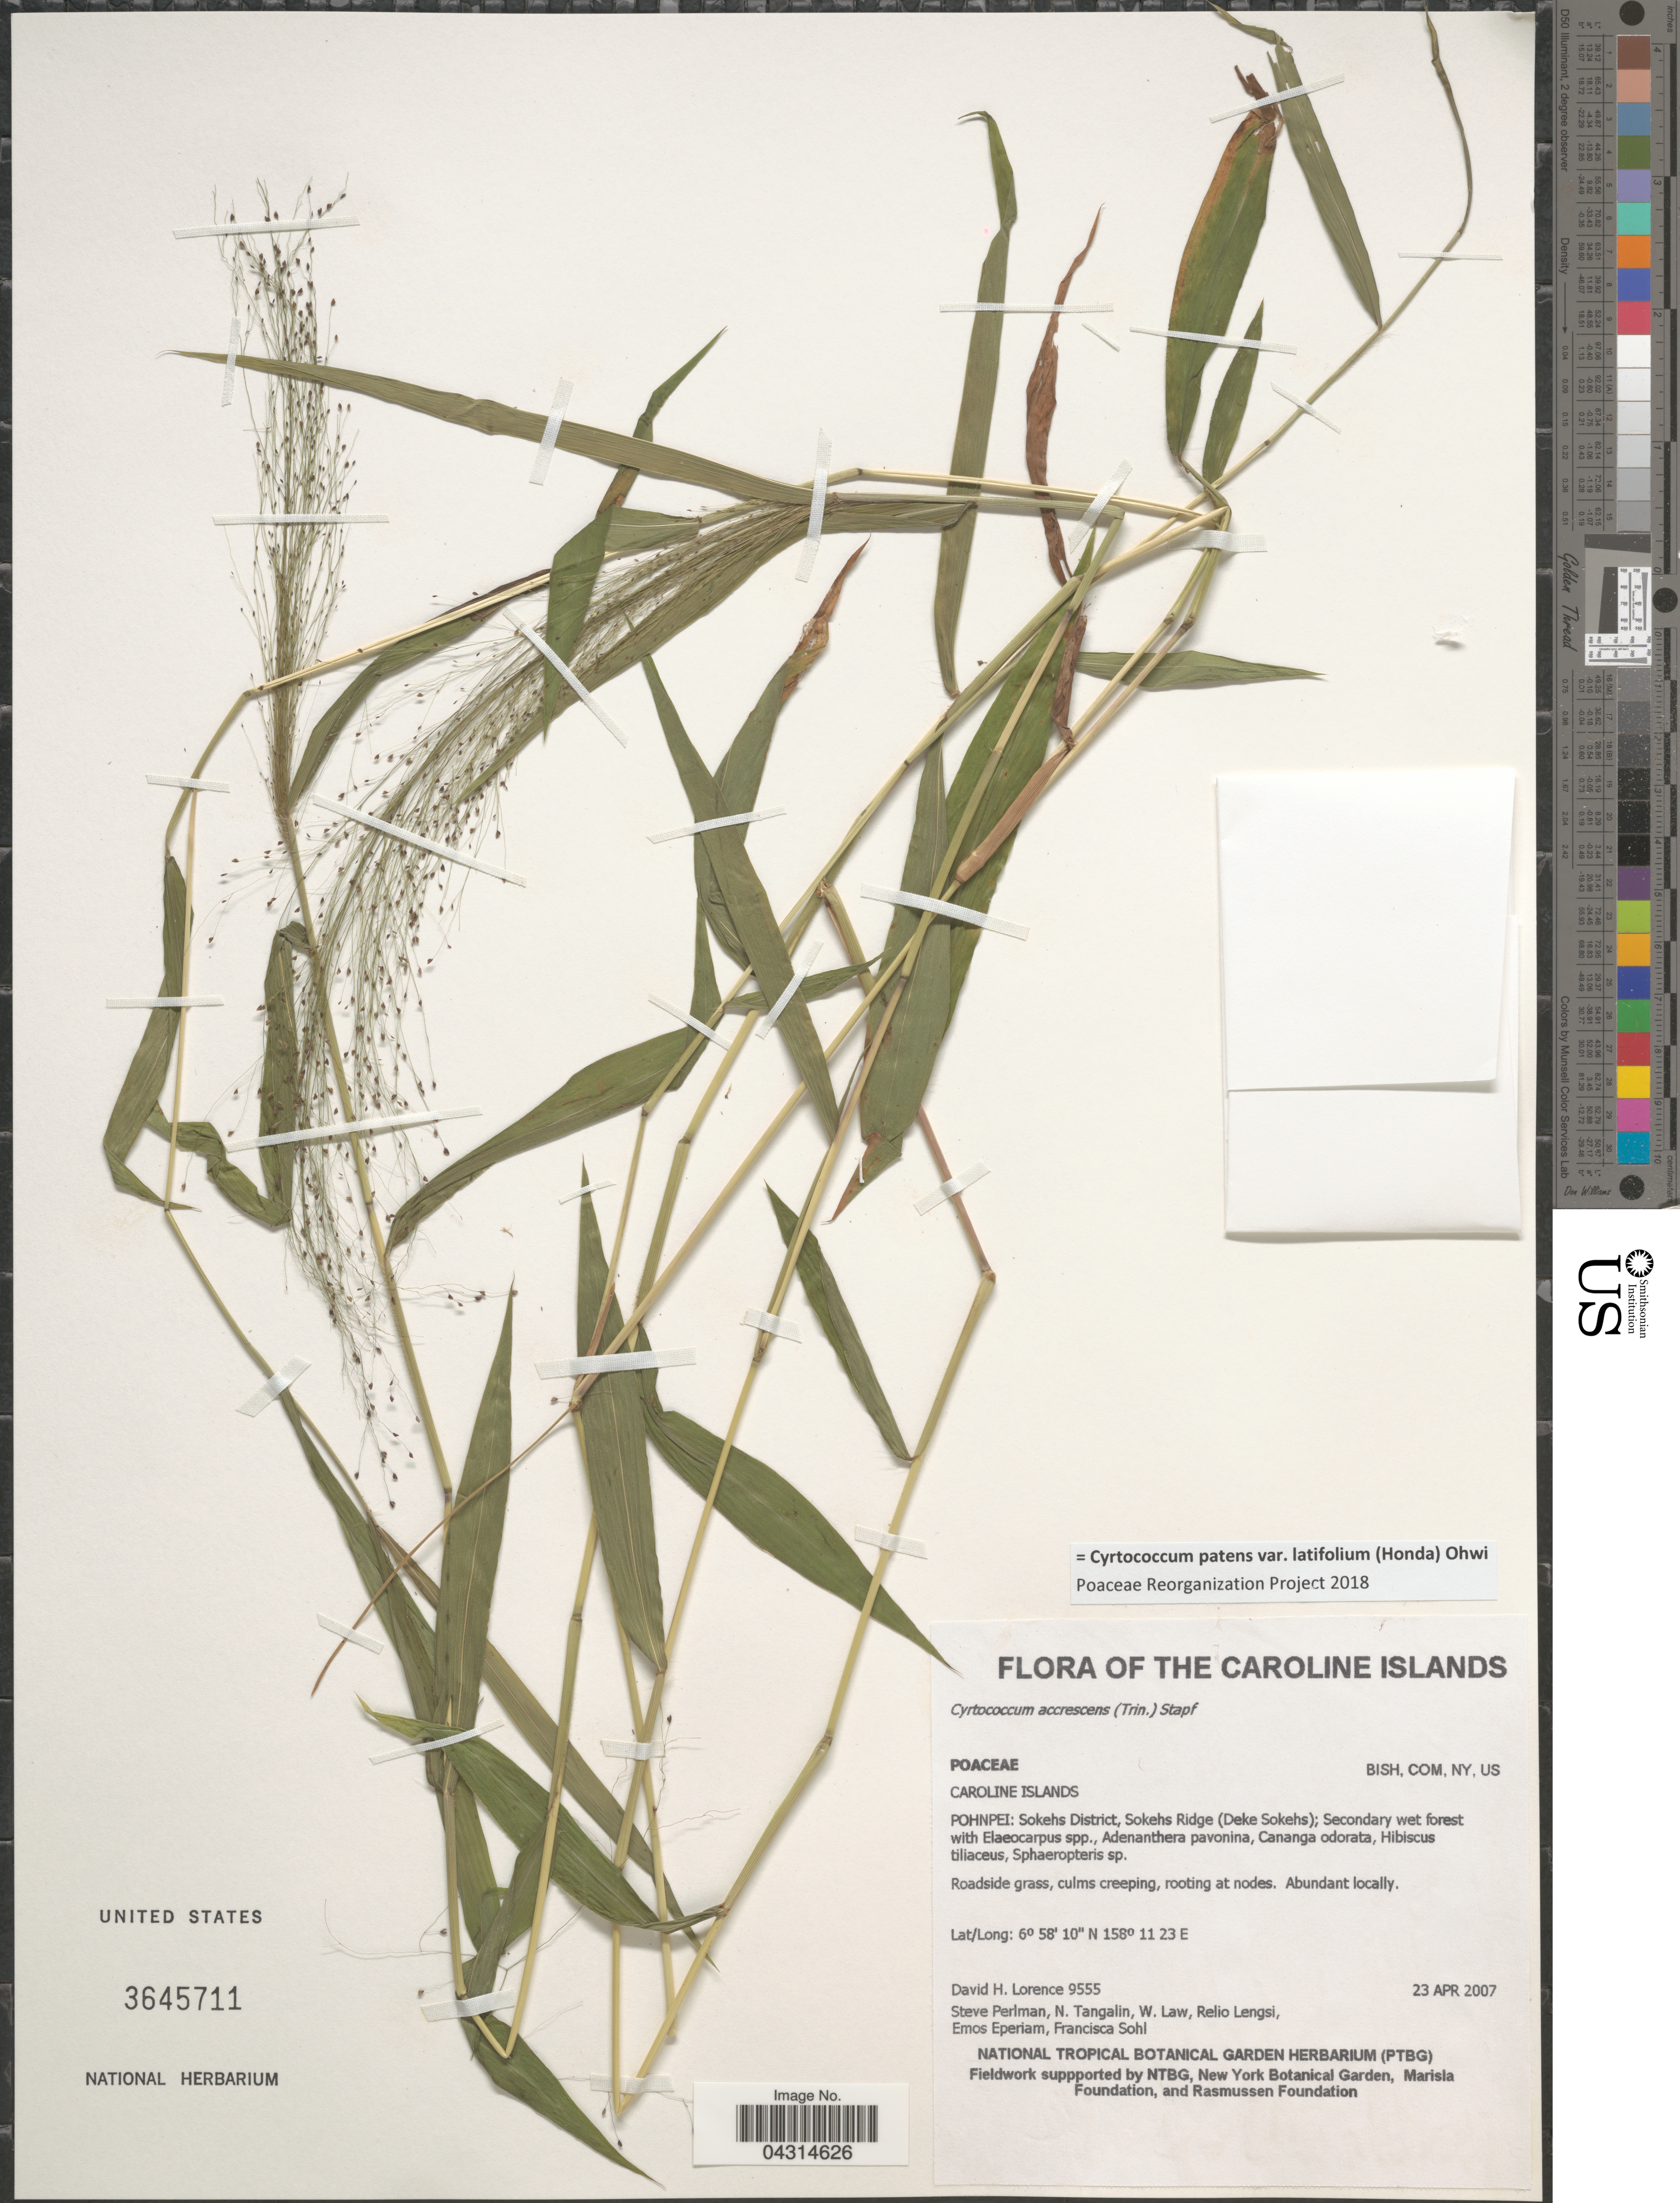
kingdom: Plantae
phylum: Tracheophyta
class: Liliopsida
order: Poales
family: Poaceae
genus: Cyrtococcum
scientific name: Cyrtococcum patens var. latifolium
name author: (Honda) Ohwi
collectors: D. Lorence, S. Perlman, N. Tangalin, W. Law & et al.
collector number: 9555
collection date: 2007-04-23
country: Micronesia, Federated States of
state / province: Pohnpei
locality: Caroline Islands. Sokehs District, Sokehs Ridge (Deke Sokehs); Secondary wet forest.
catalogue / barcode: US 3645711